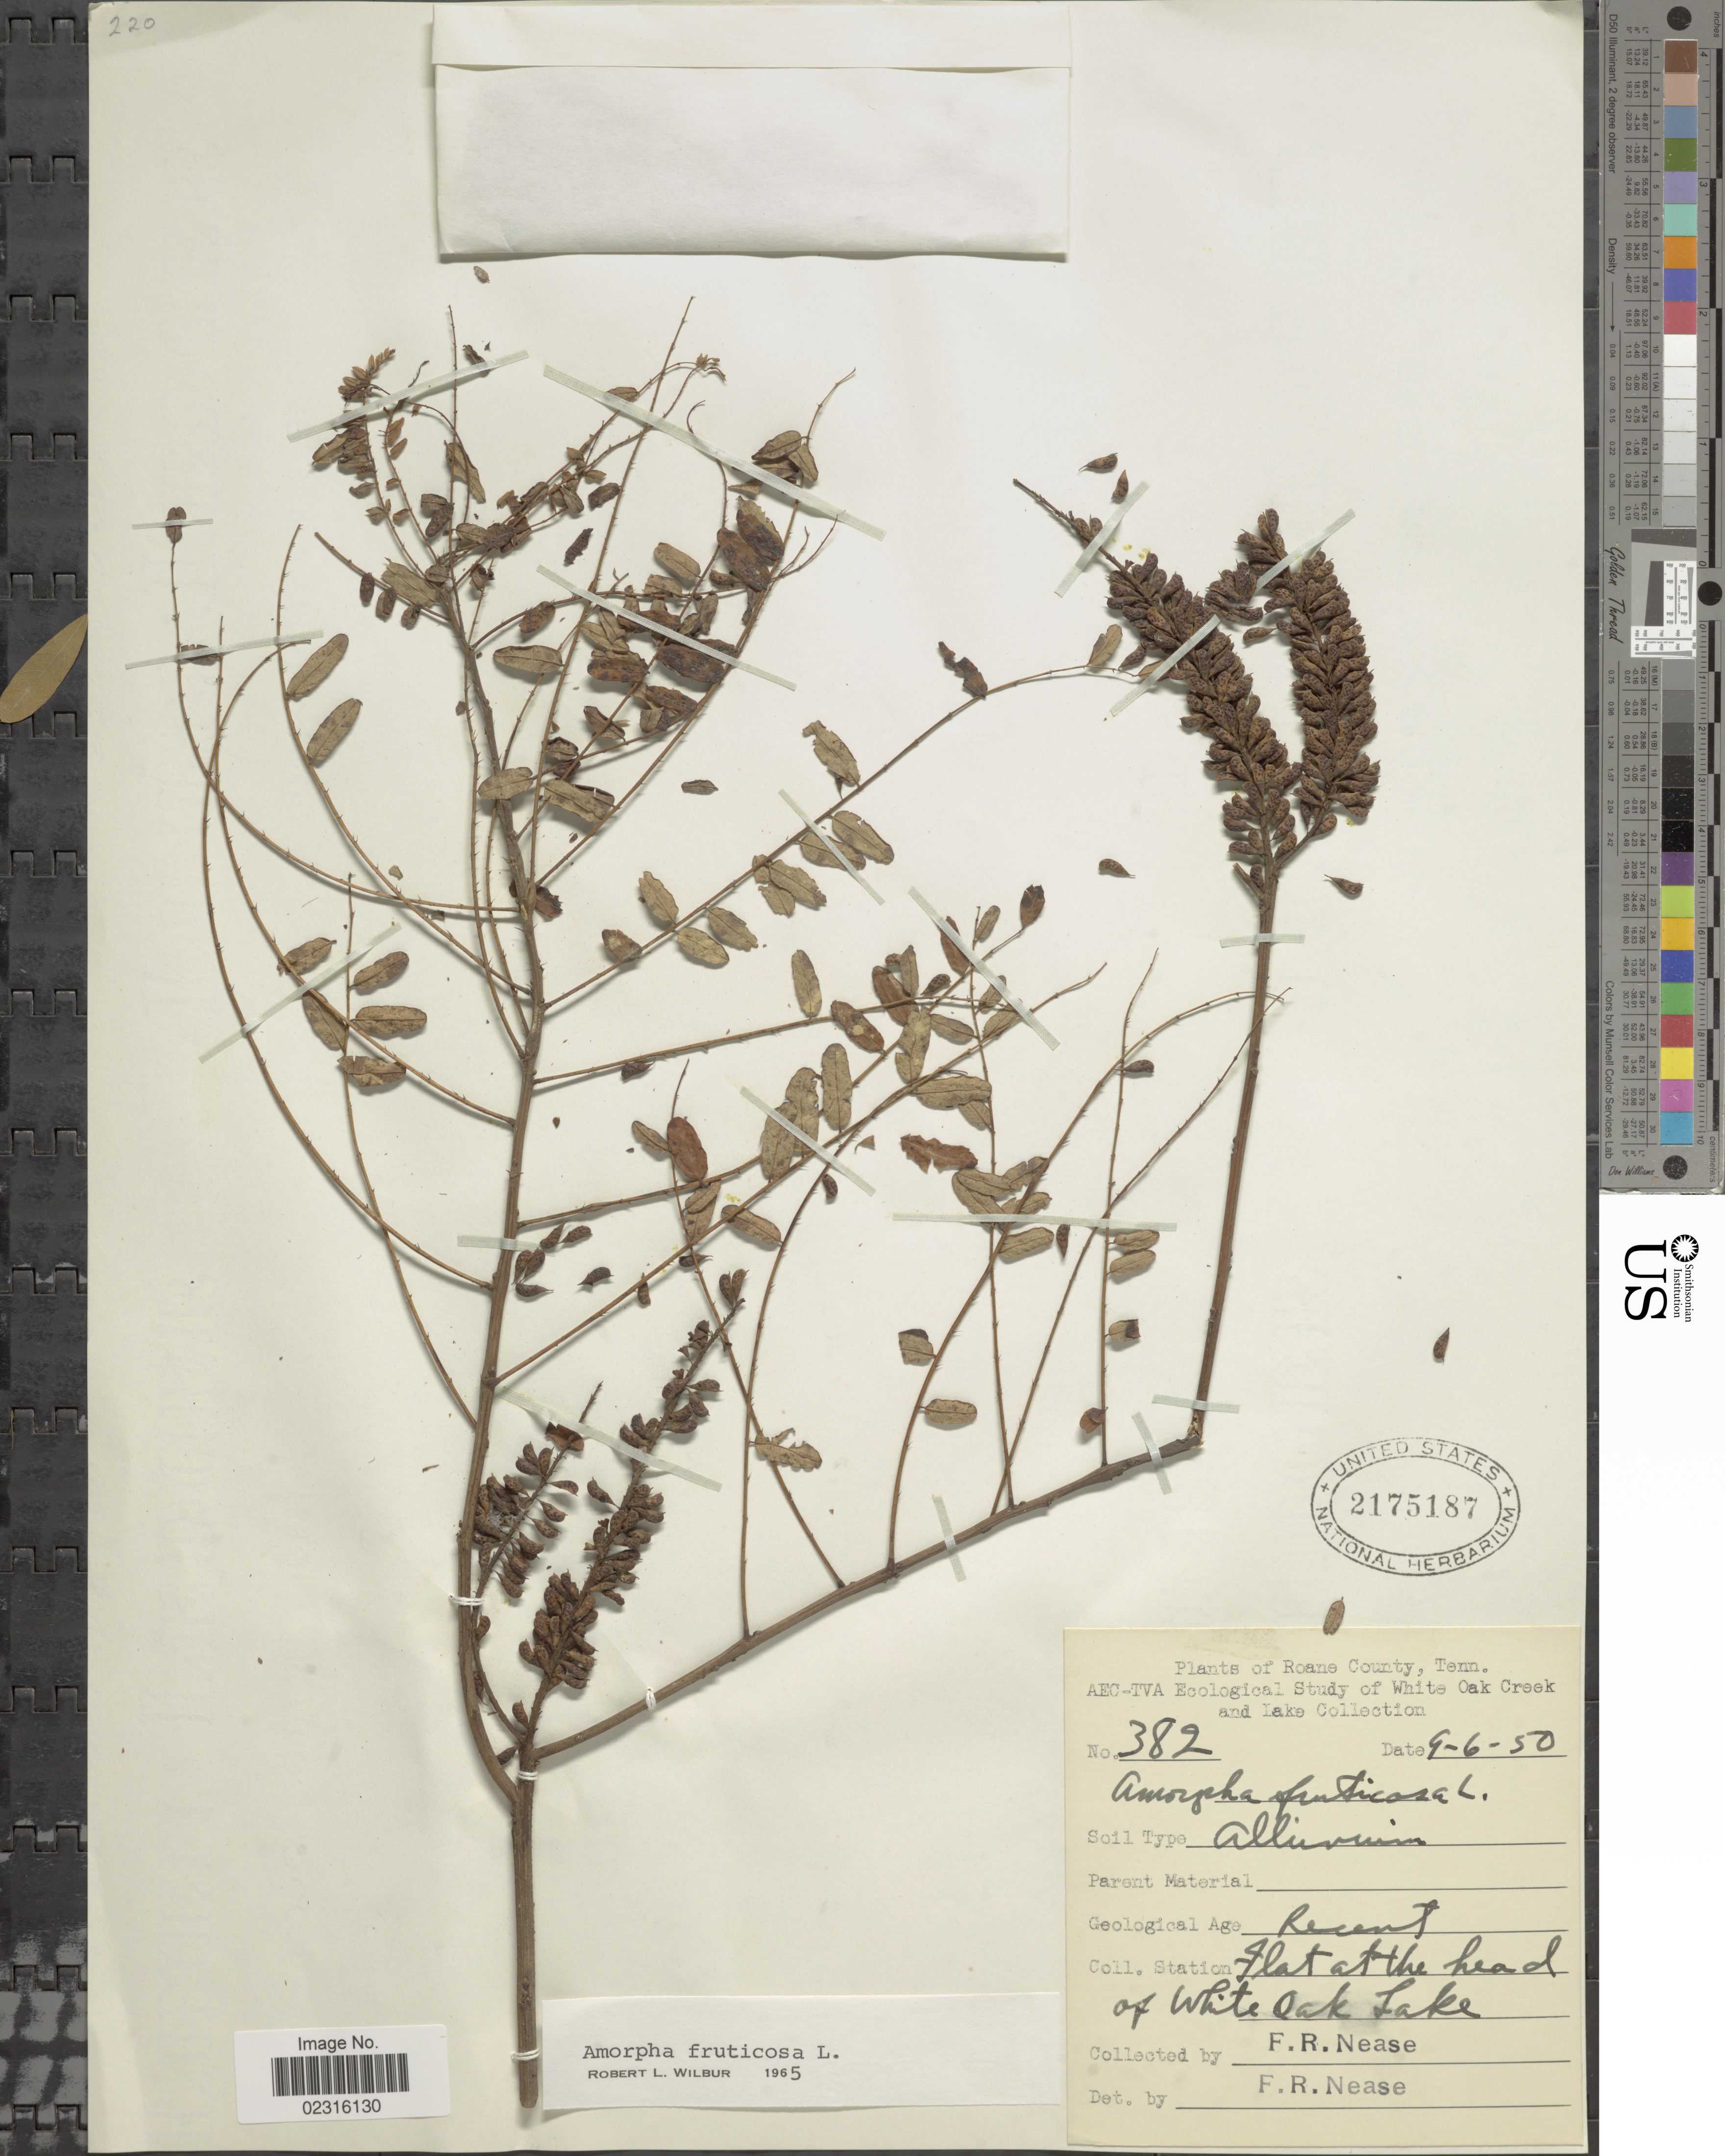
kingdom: Plantae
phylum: Tracheophyta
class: Magnoliopsida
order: Fabales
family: Fabaceae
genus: Amorpha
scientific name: Amorpha fruticosa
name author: L.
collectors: F. Nease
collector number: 382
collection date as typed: Transcribed d/m/y: 6/9/50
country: United States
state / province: Tennessee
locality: Roane County, White Oak Creek and Lake Collection, Coll. Station: Flat at the head of White Oak Lake.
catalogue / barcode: US 2175187